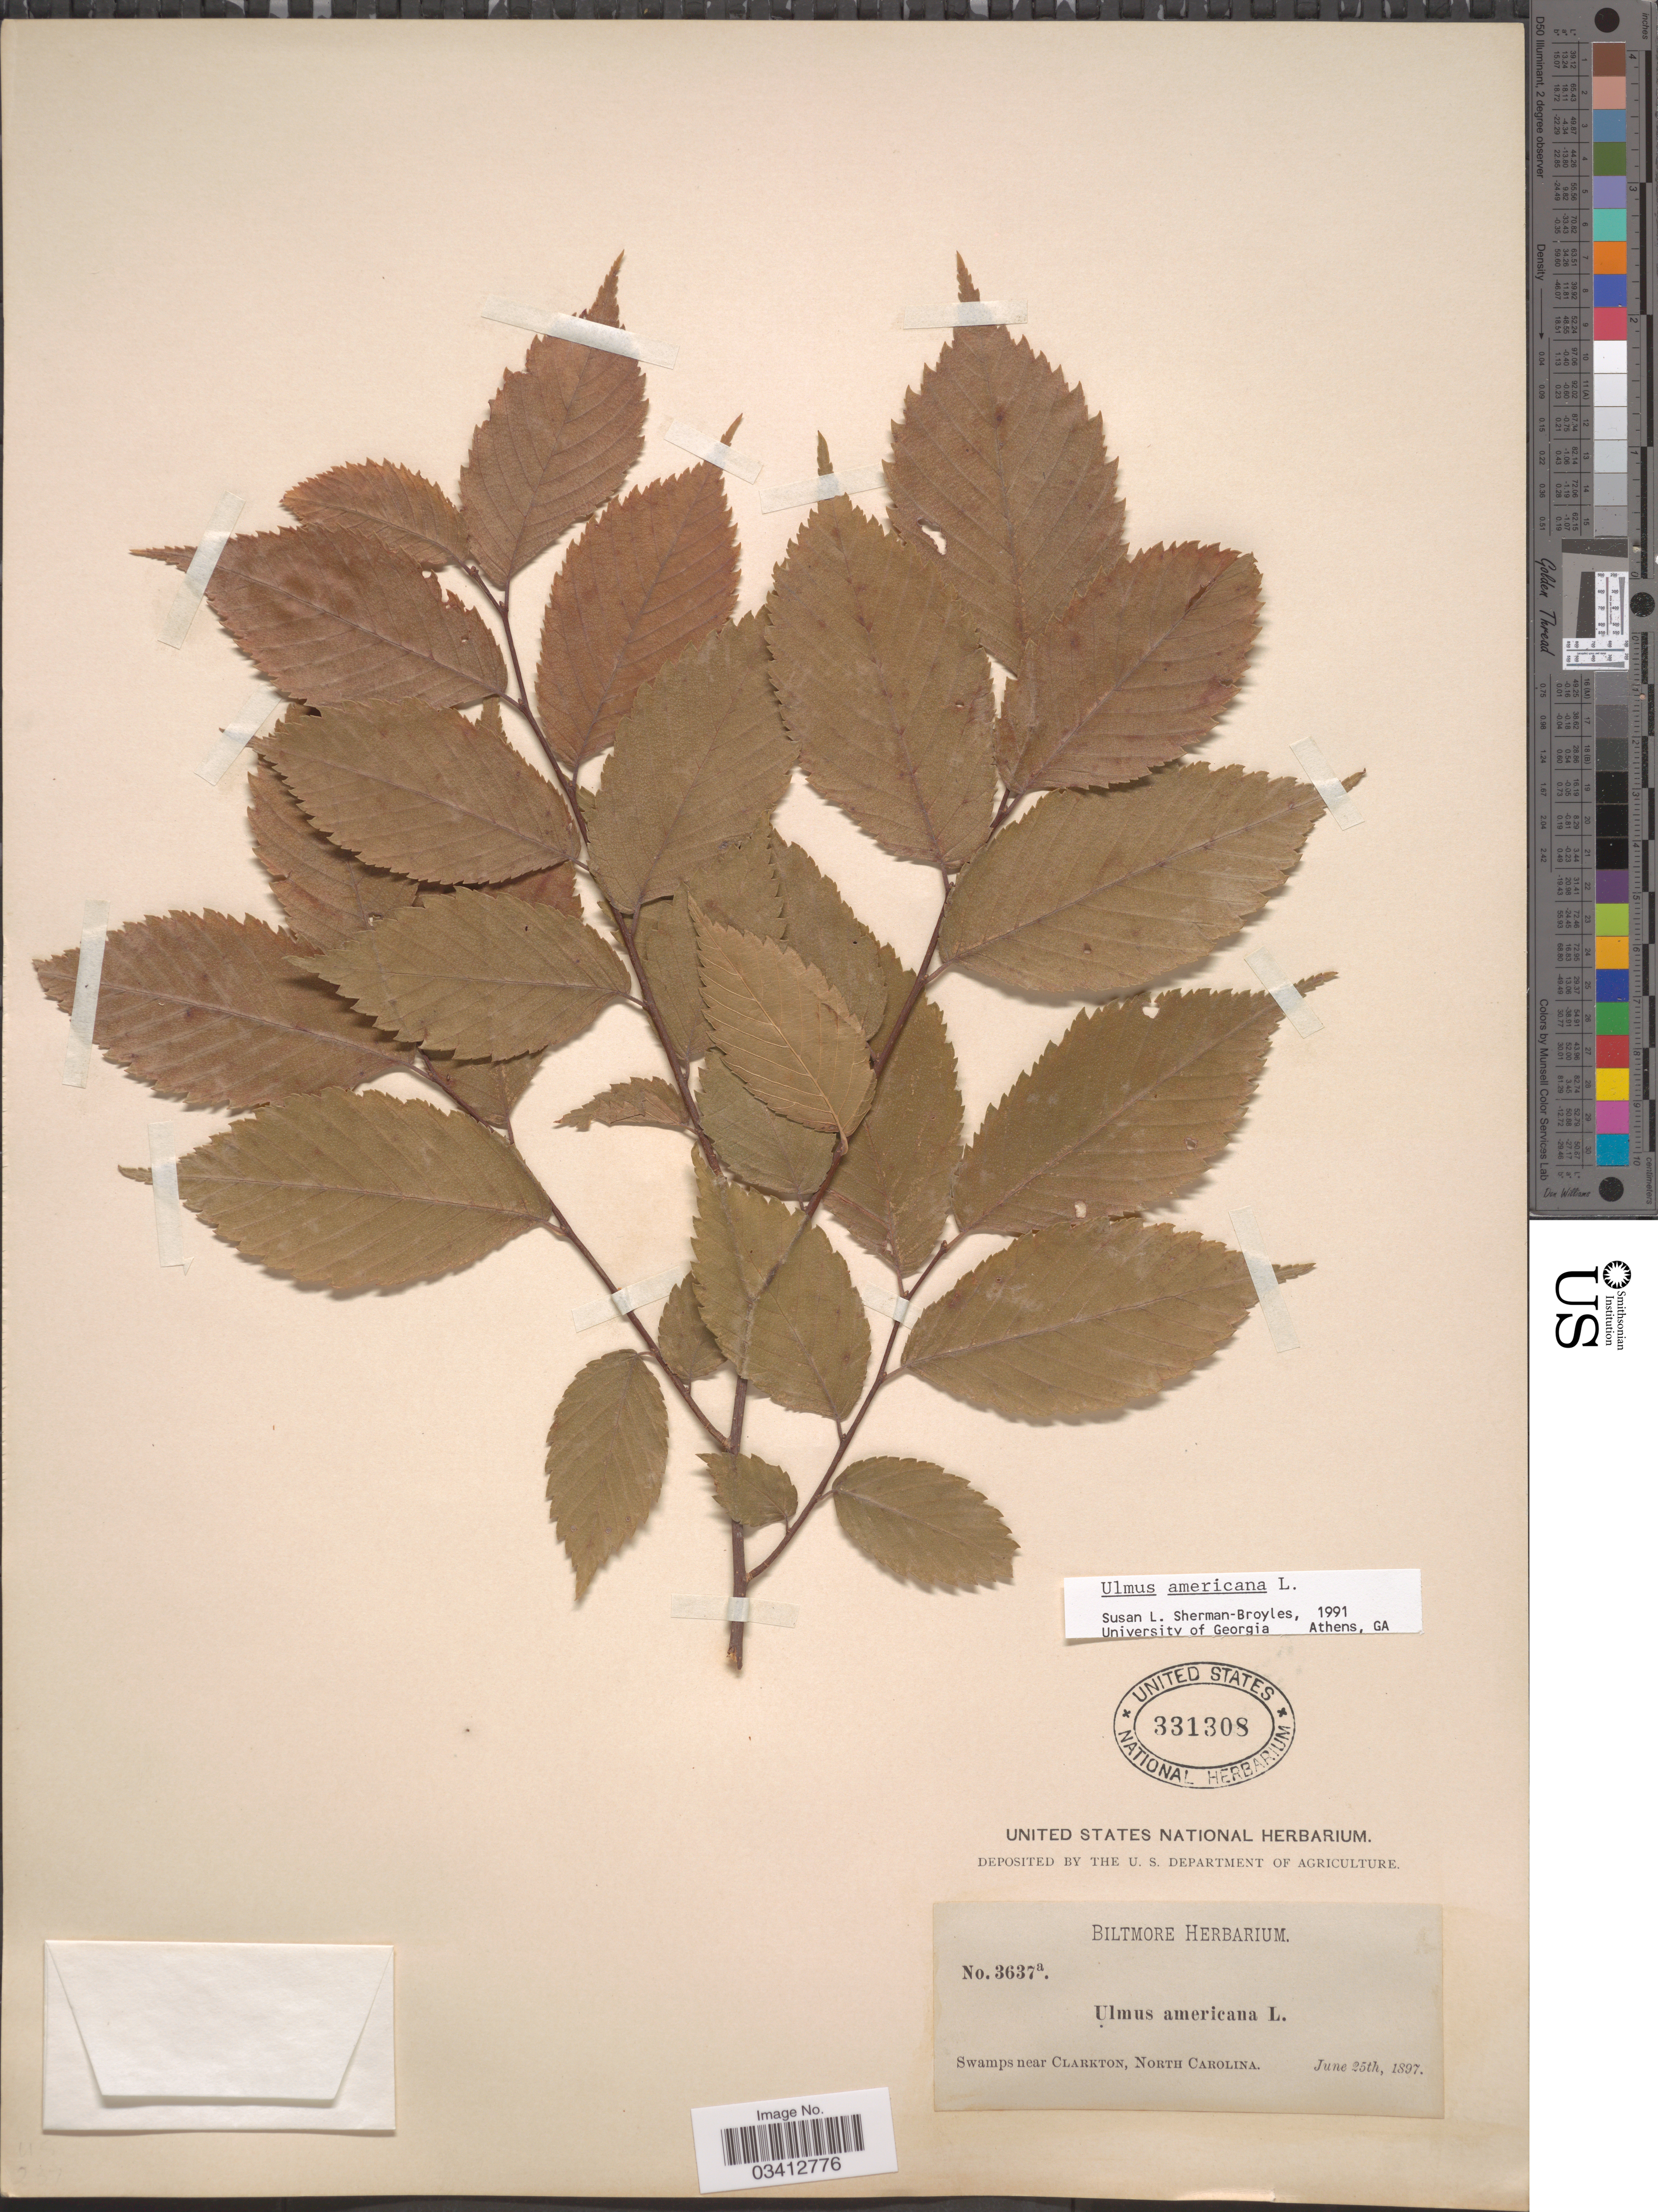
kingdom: Plantae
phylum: Tracheophyta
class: Magnoliopsida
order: Rosales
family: Ulmaceae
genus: Ulmus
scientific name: Ulmus americana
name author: L.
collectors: ex herb. Biltmore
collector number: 3637a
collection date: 1897-06-25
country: United States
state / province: North Carolina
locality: Swamps near Clarkton.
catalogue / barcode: US 331308